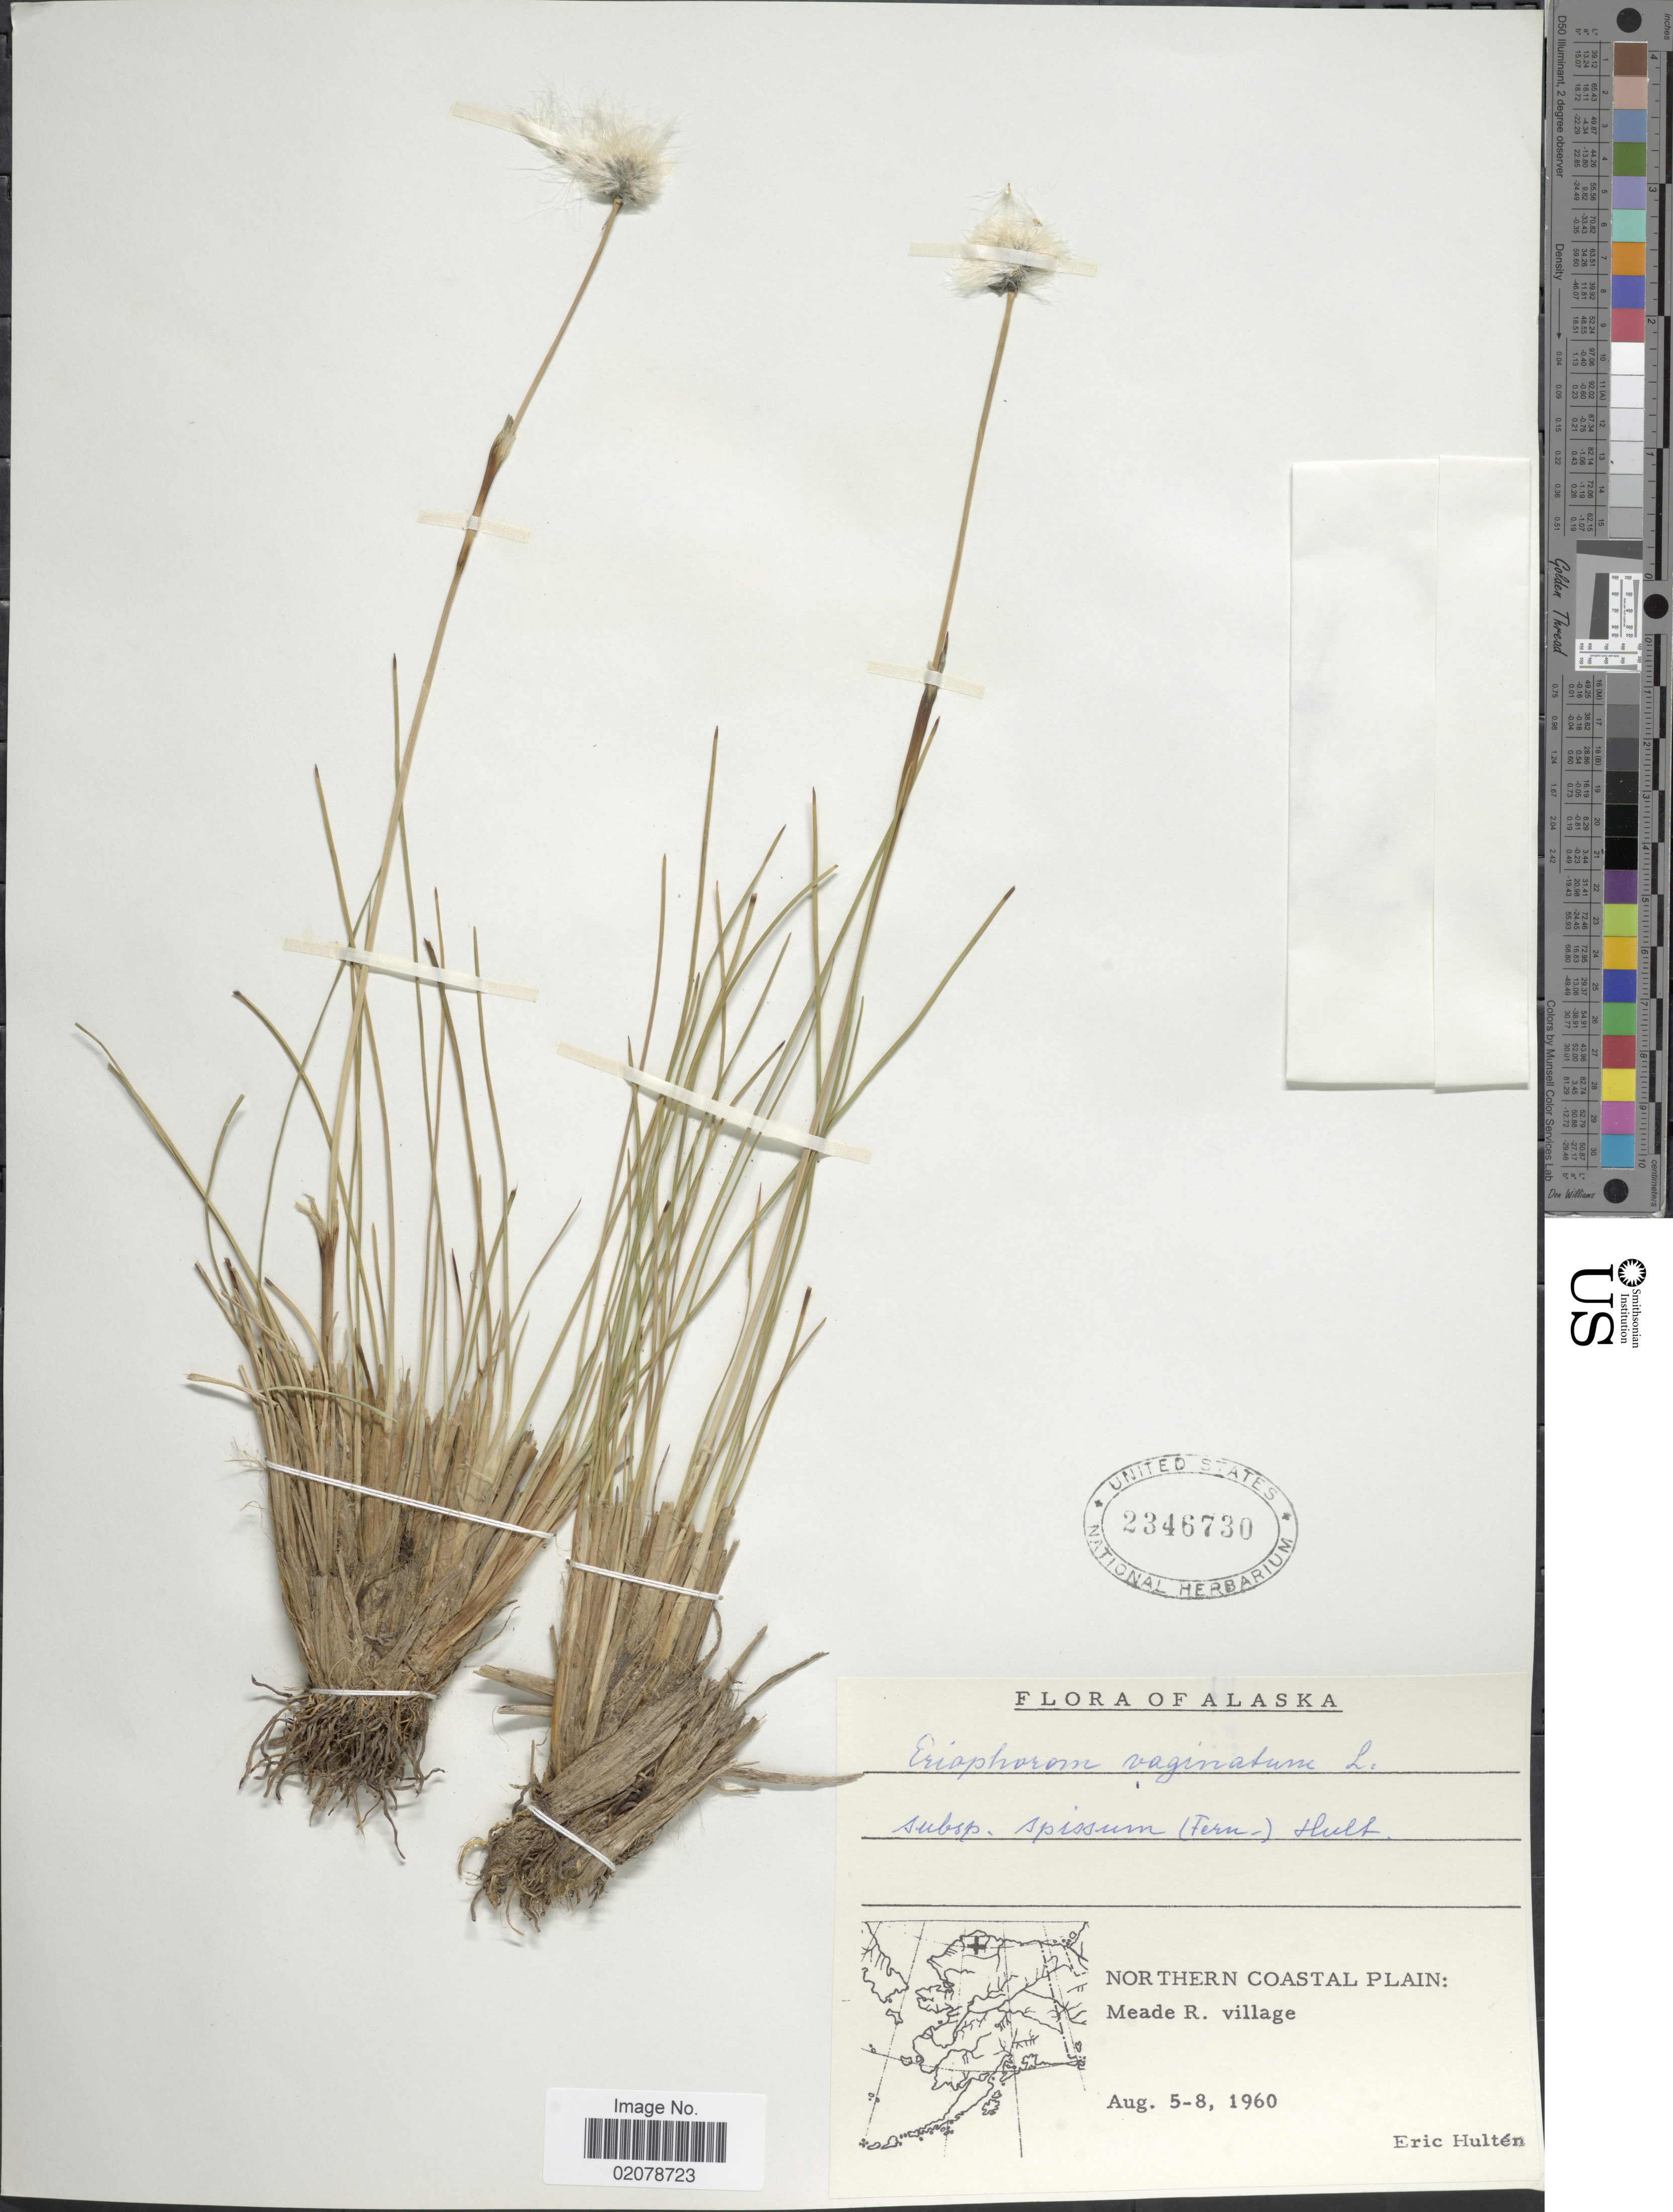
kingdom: Plantae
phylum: Tracheophyta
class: Liliopsida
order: Poales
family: Cyperaceae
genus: Eriophorum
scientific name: Eriophorum vaginatum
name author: L.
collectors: E. G. Hultén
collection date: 1960-08-05/1960-08-08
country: United States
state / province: Alaska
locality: Northern Coastal Plain: Meade R. village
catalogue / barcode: US 2346730